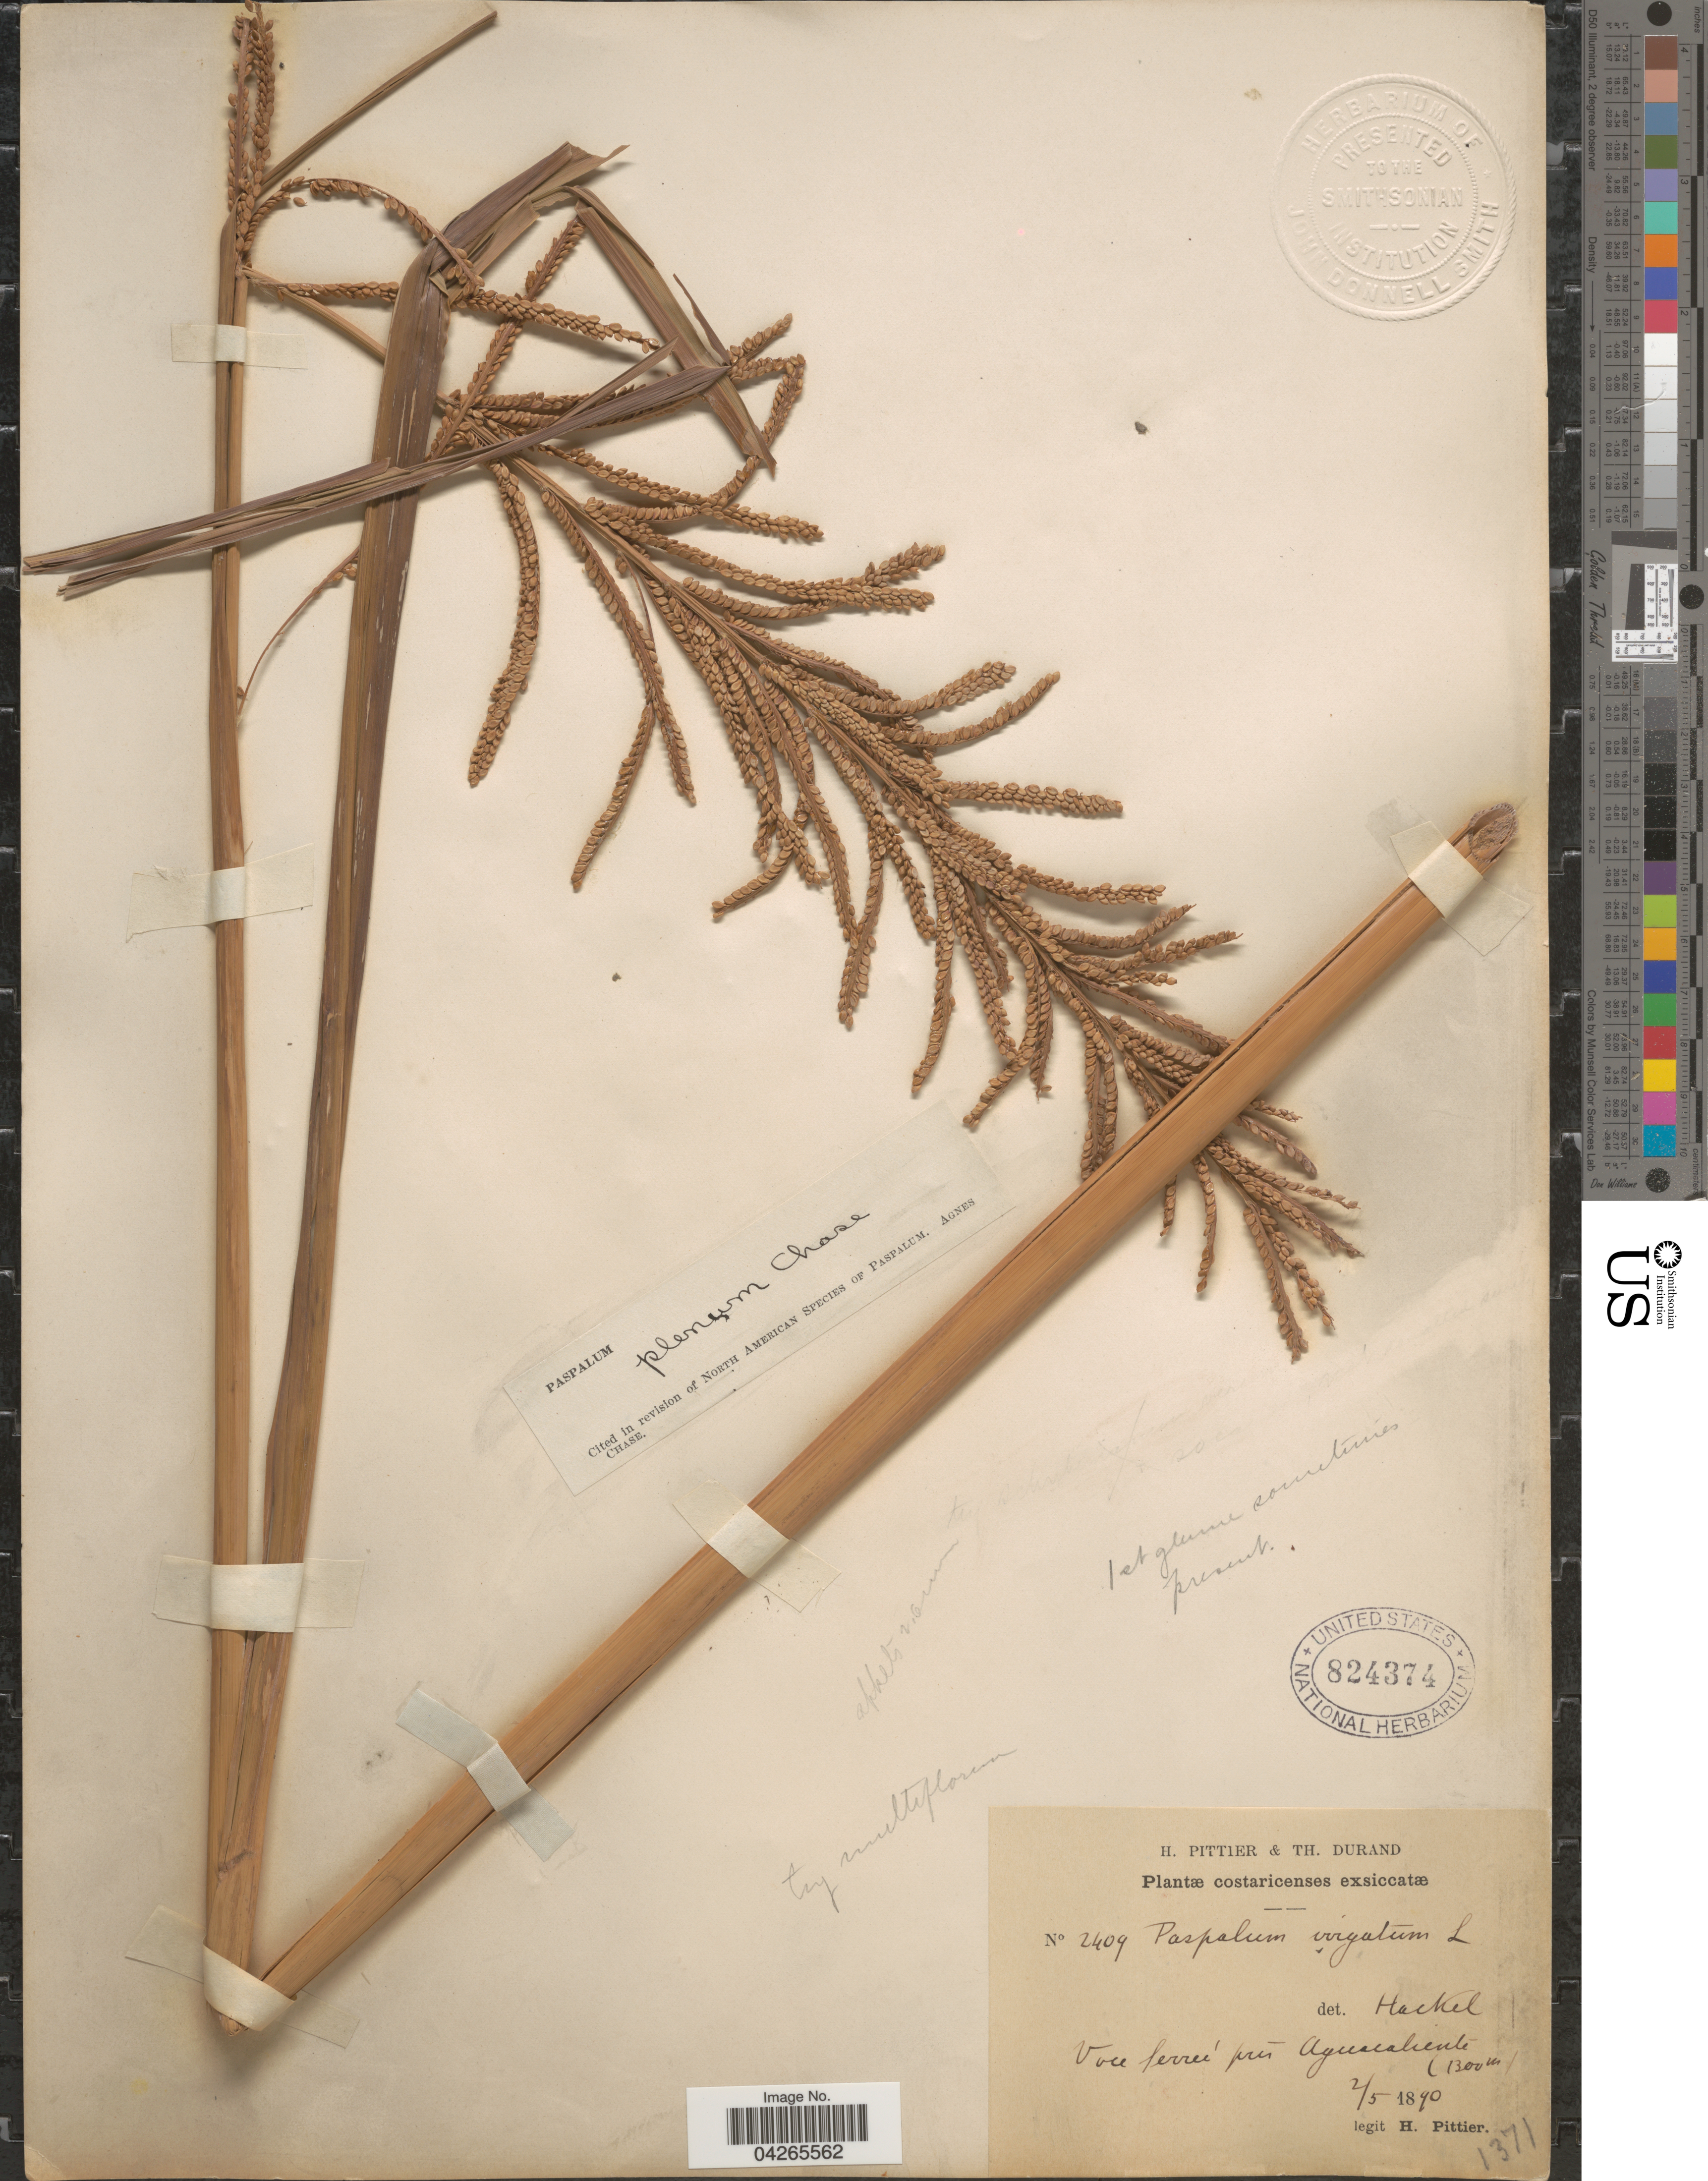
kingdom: Plantae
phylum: Tracheophyta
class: Liliopsida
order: Poales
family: Poaceae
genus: Paspalum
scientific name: Paspalum plenum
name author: Chase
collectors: H. F. Pittier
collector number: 2409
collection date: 1890-05-02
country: Costa Rica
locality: Voce ferreé prés Aguacaliente.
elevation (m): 1300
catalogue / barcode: US 824374